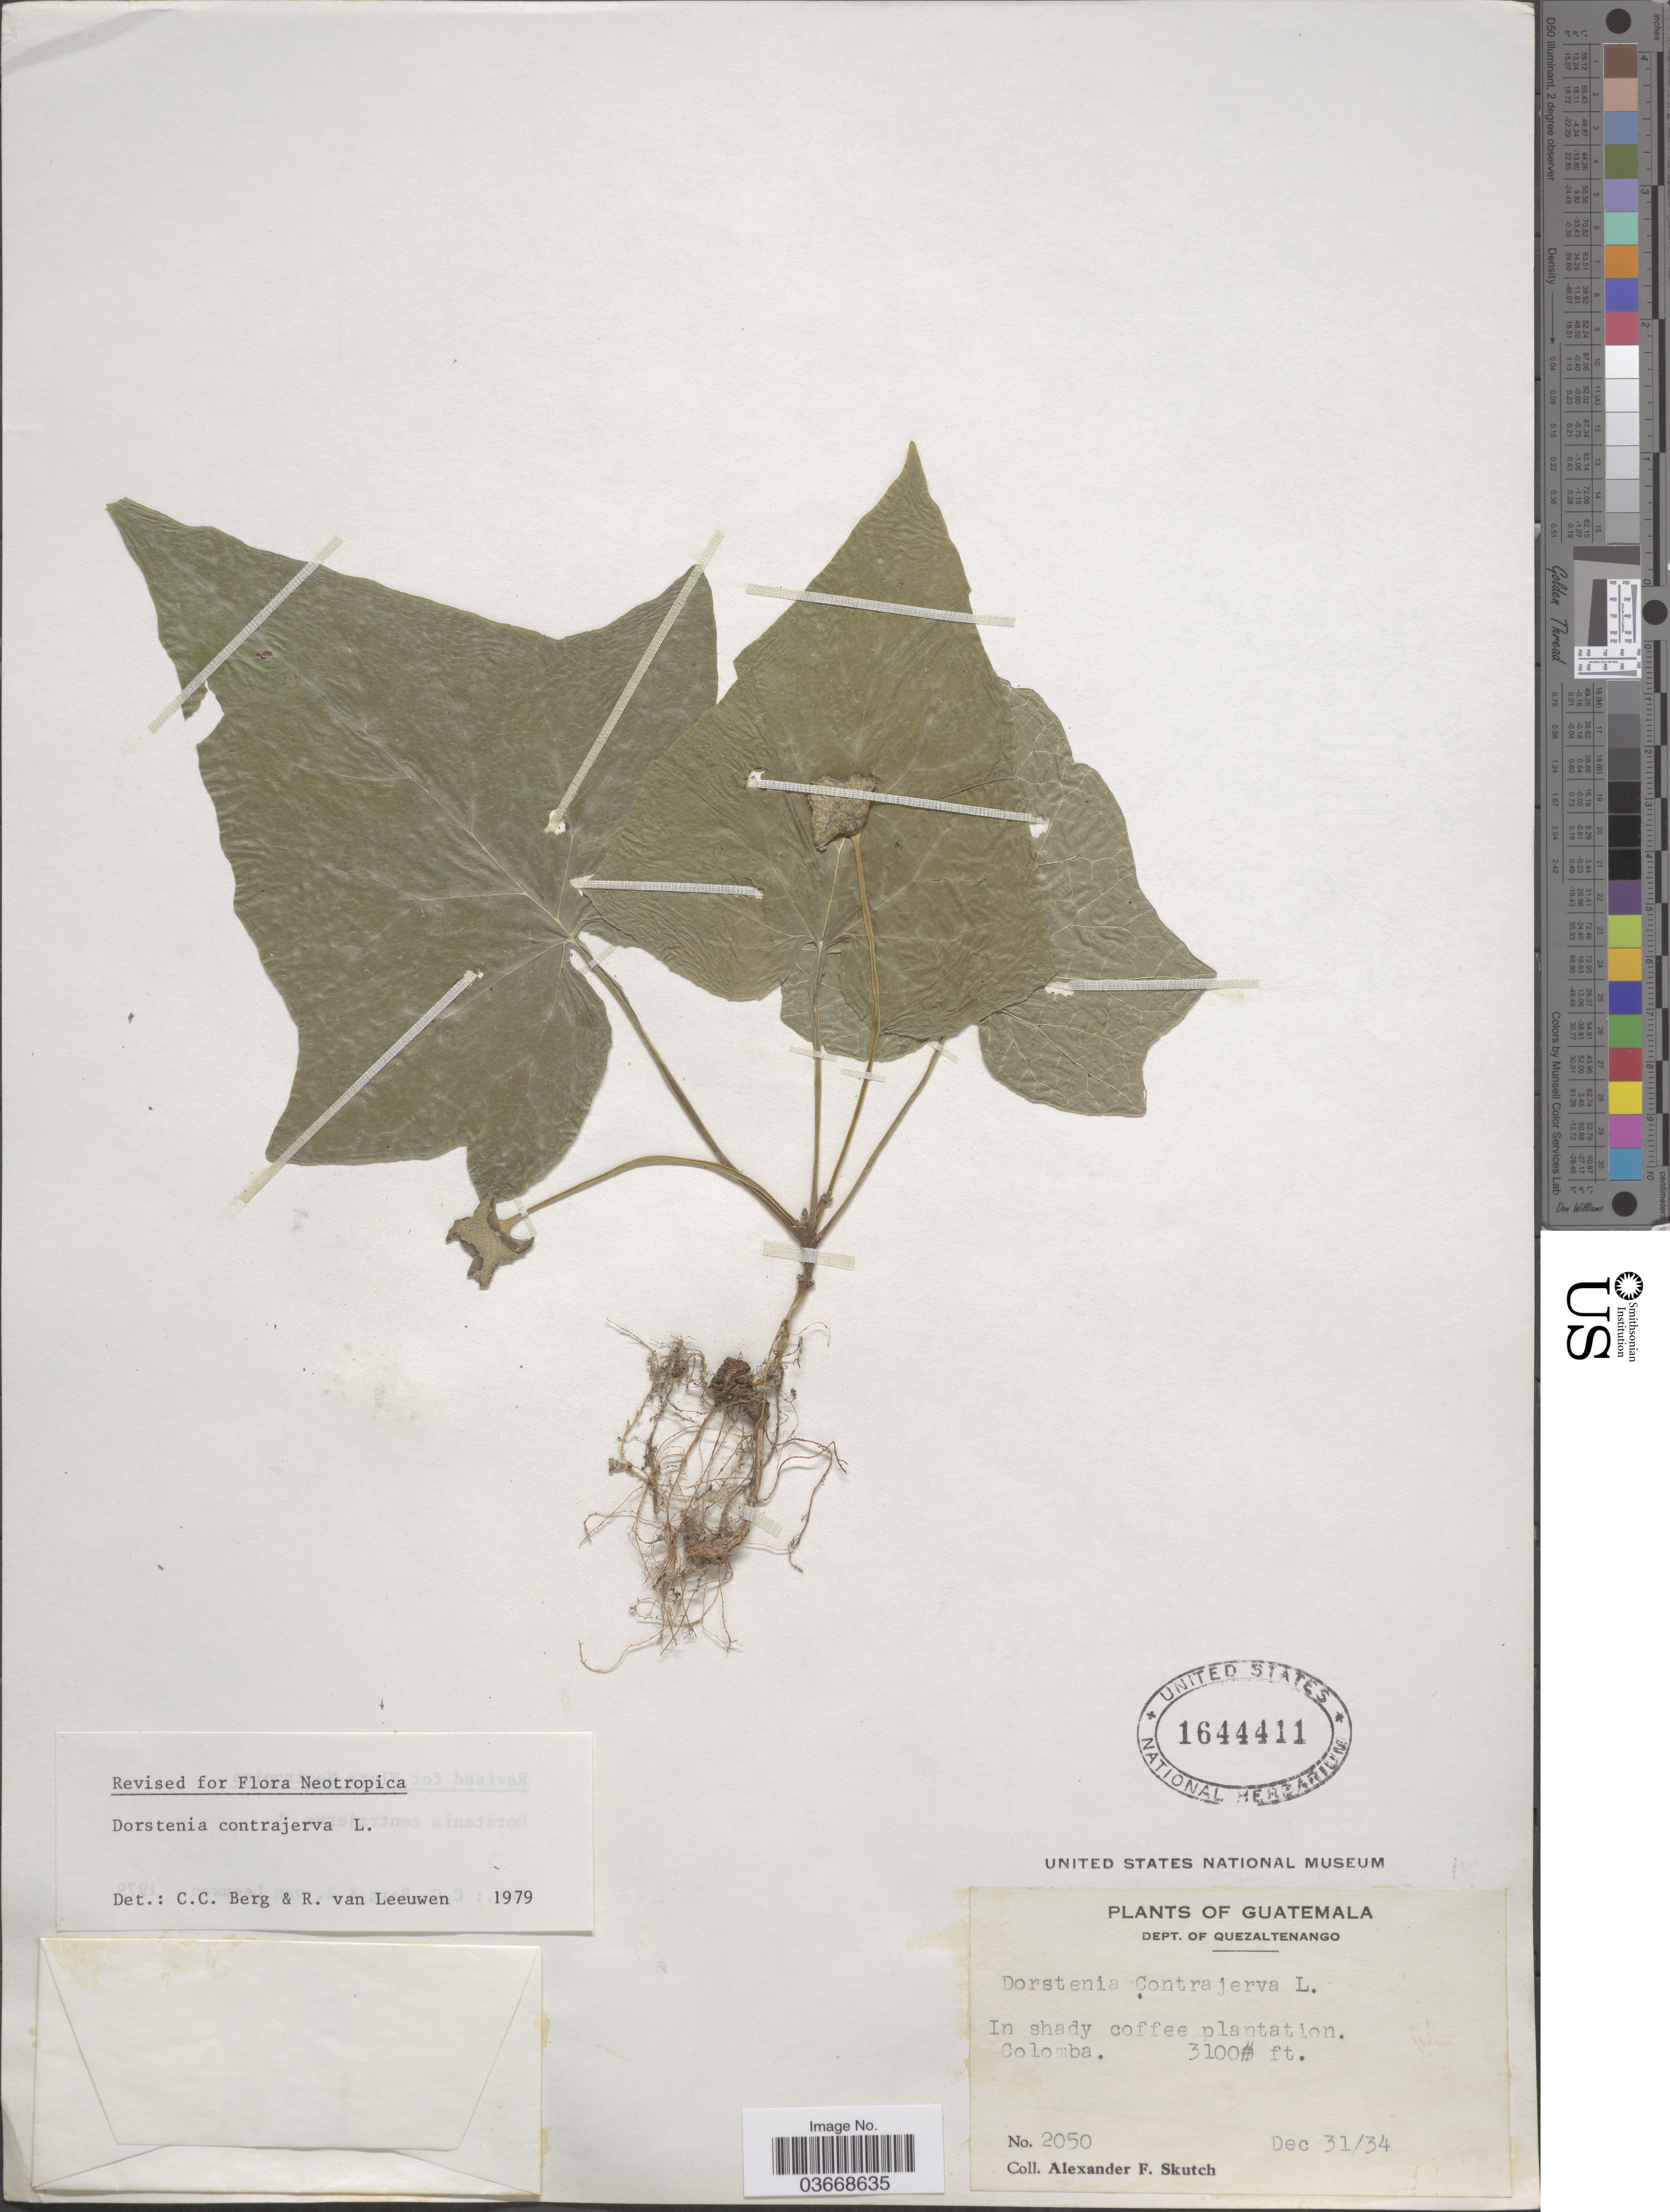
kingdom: Plantae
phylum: Tracheophyta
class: Magnoliopsida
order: Rosales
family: Moraceae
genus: Dorstenia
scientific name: Dorstenia contrajerva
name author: L.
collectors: A. F. Skutch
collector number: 2050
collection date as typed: Transcribed d/m/y: 31/12/34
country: Guatemala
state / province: Quetzaltenango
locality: Dept. of Quezaltenango. Colomba.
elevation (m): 945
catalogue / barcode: US 1644411